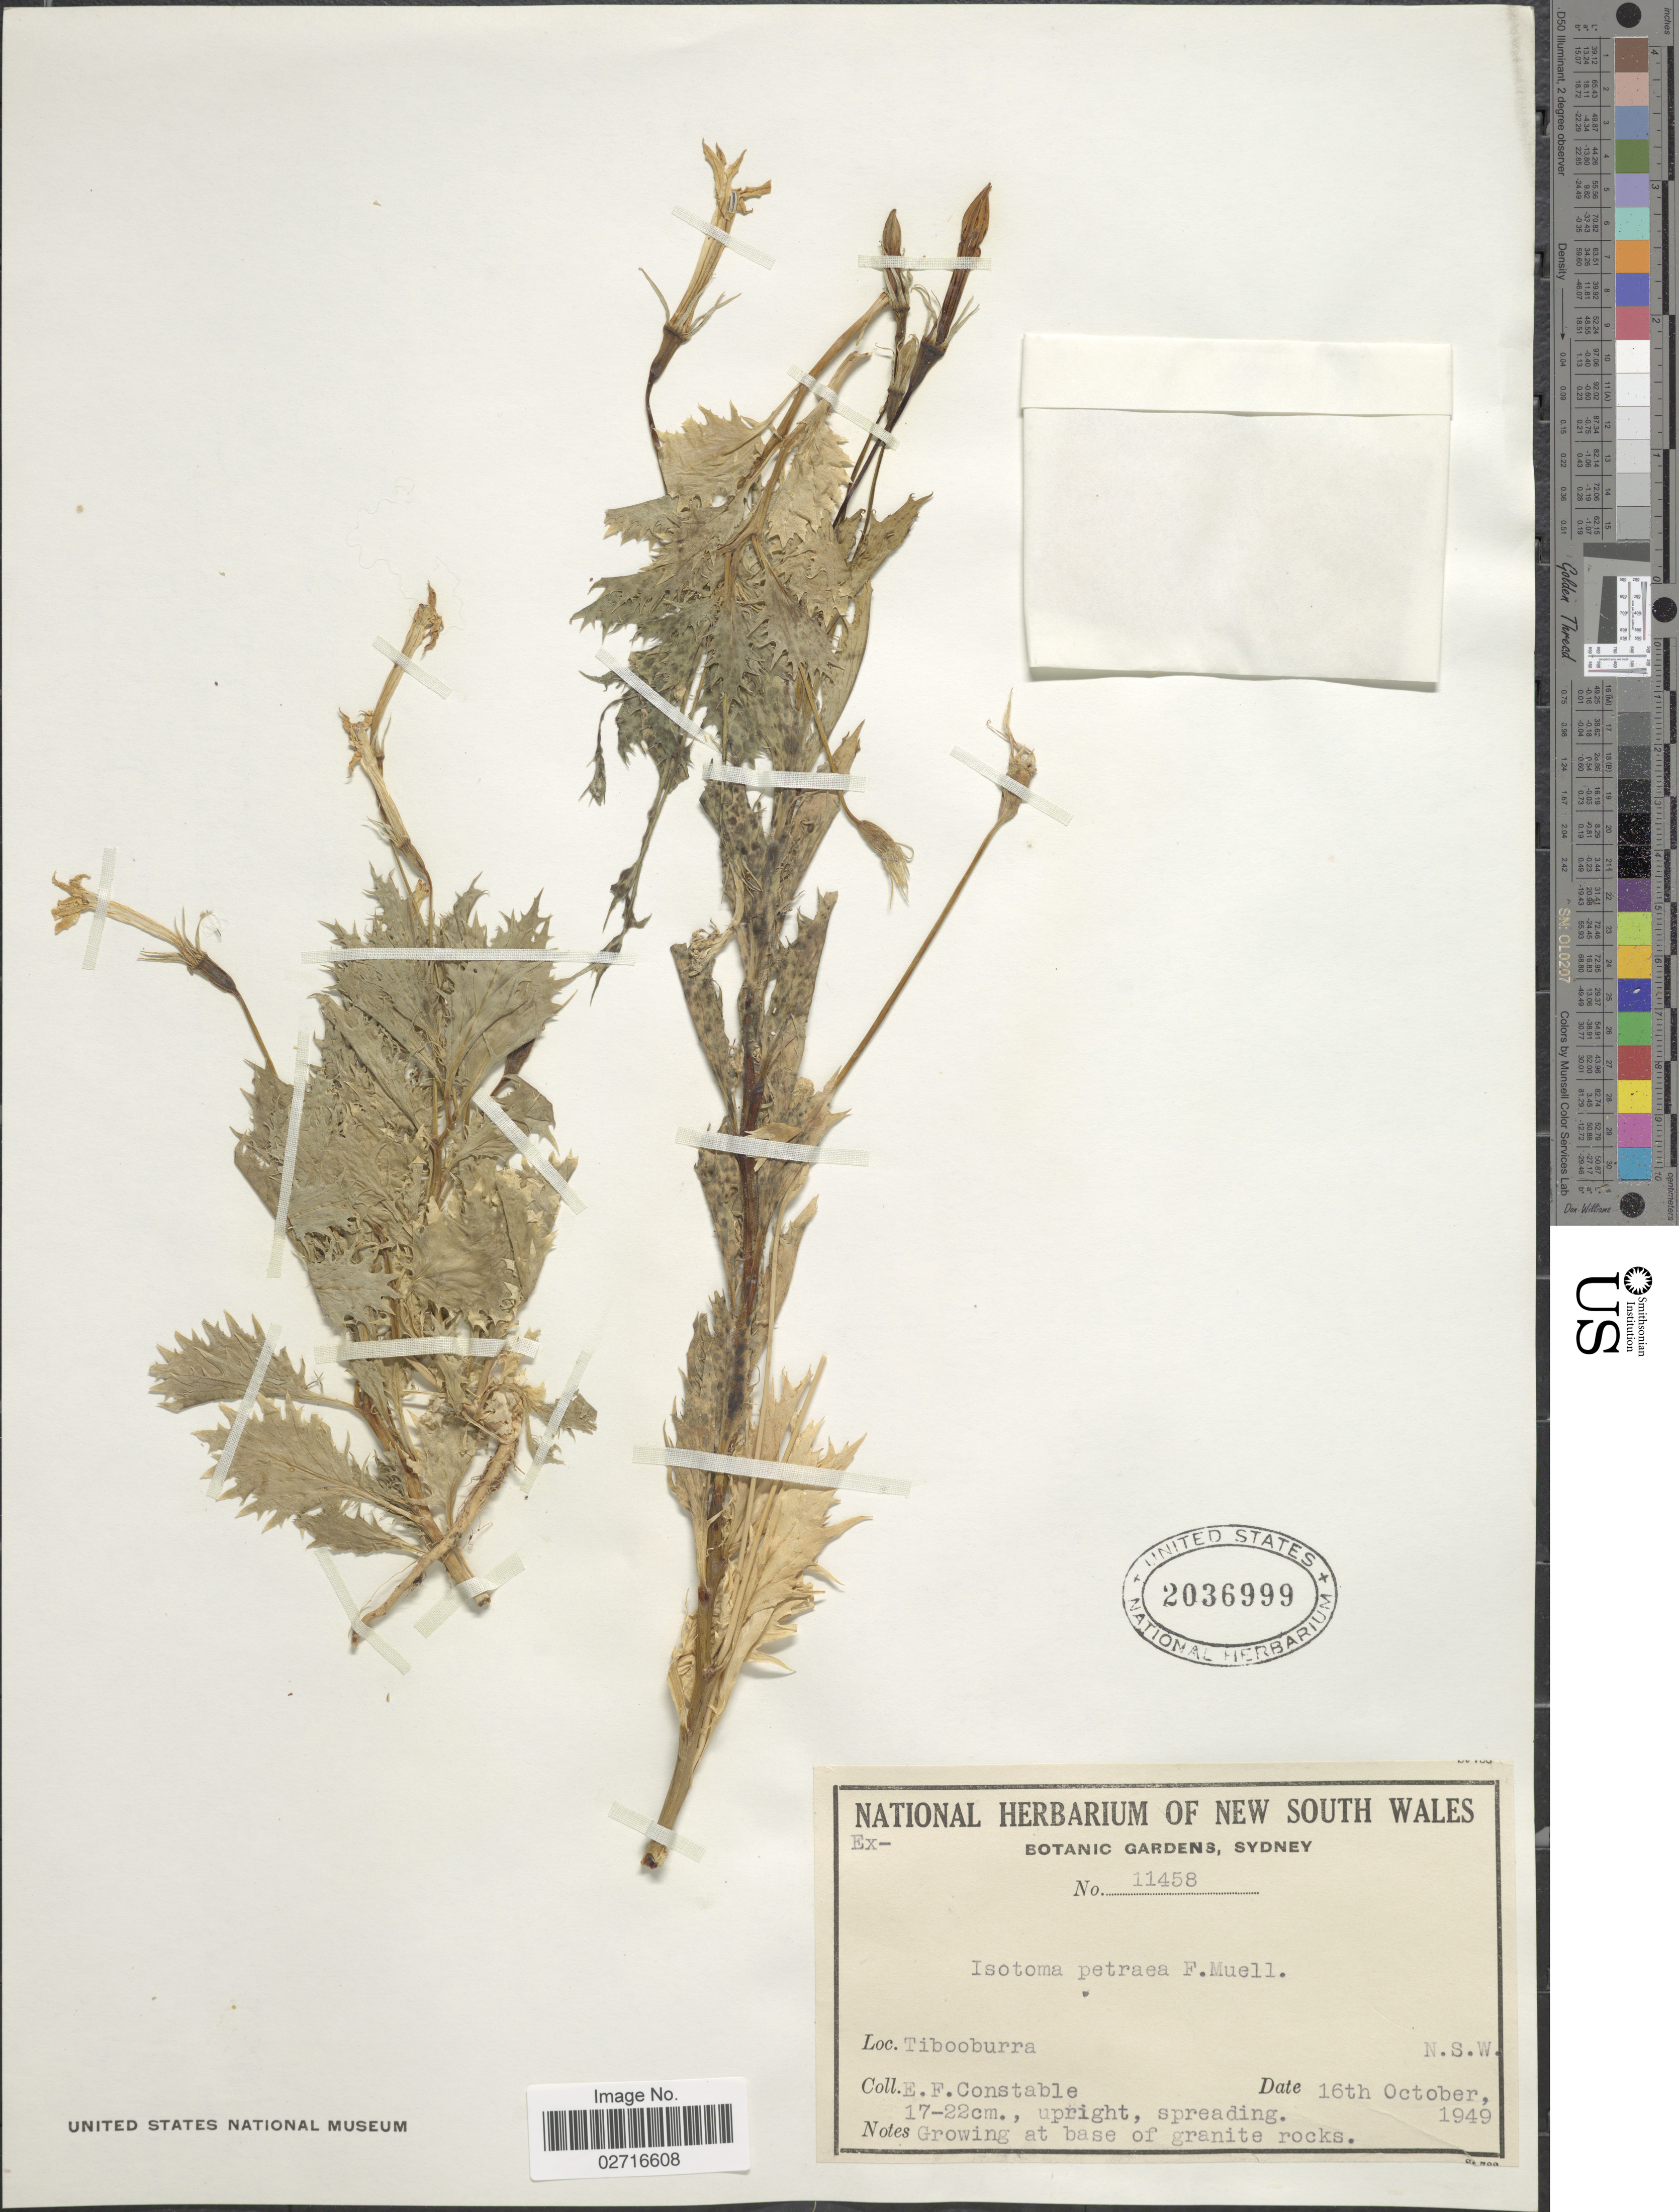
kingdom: Plantae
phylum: Tracheophyta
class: Magnoliopsida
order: Asterales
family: Campanulaceae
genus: Isotoma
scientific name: Isotoma petraea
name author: F. Muell.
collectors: E. F. Constable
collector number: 11458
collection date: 1949-10-16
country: Australia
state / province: New South Wales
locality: Tibooburra, at base of granite rocks.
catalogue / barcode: US 2036999